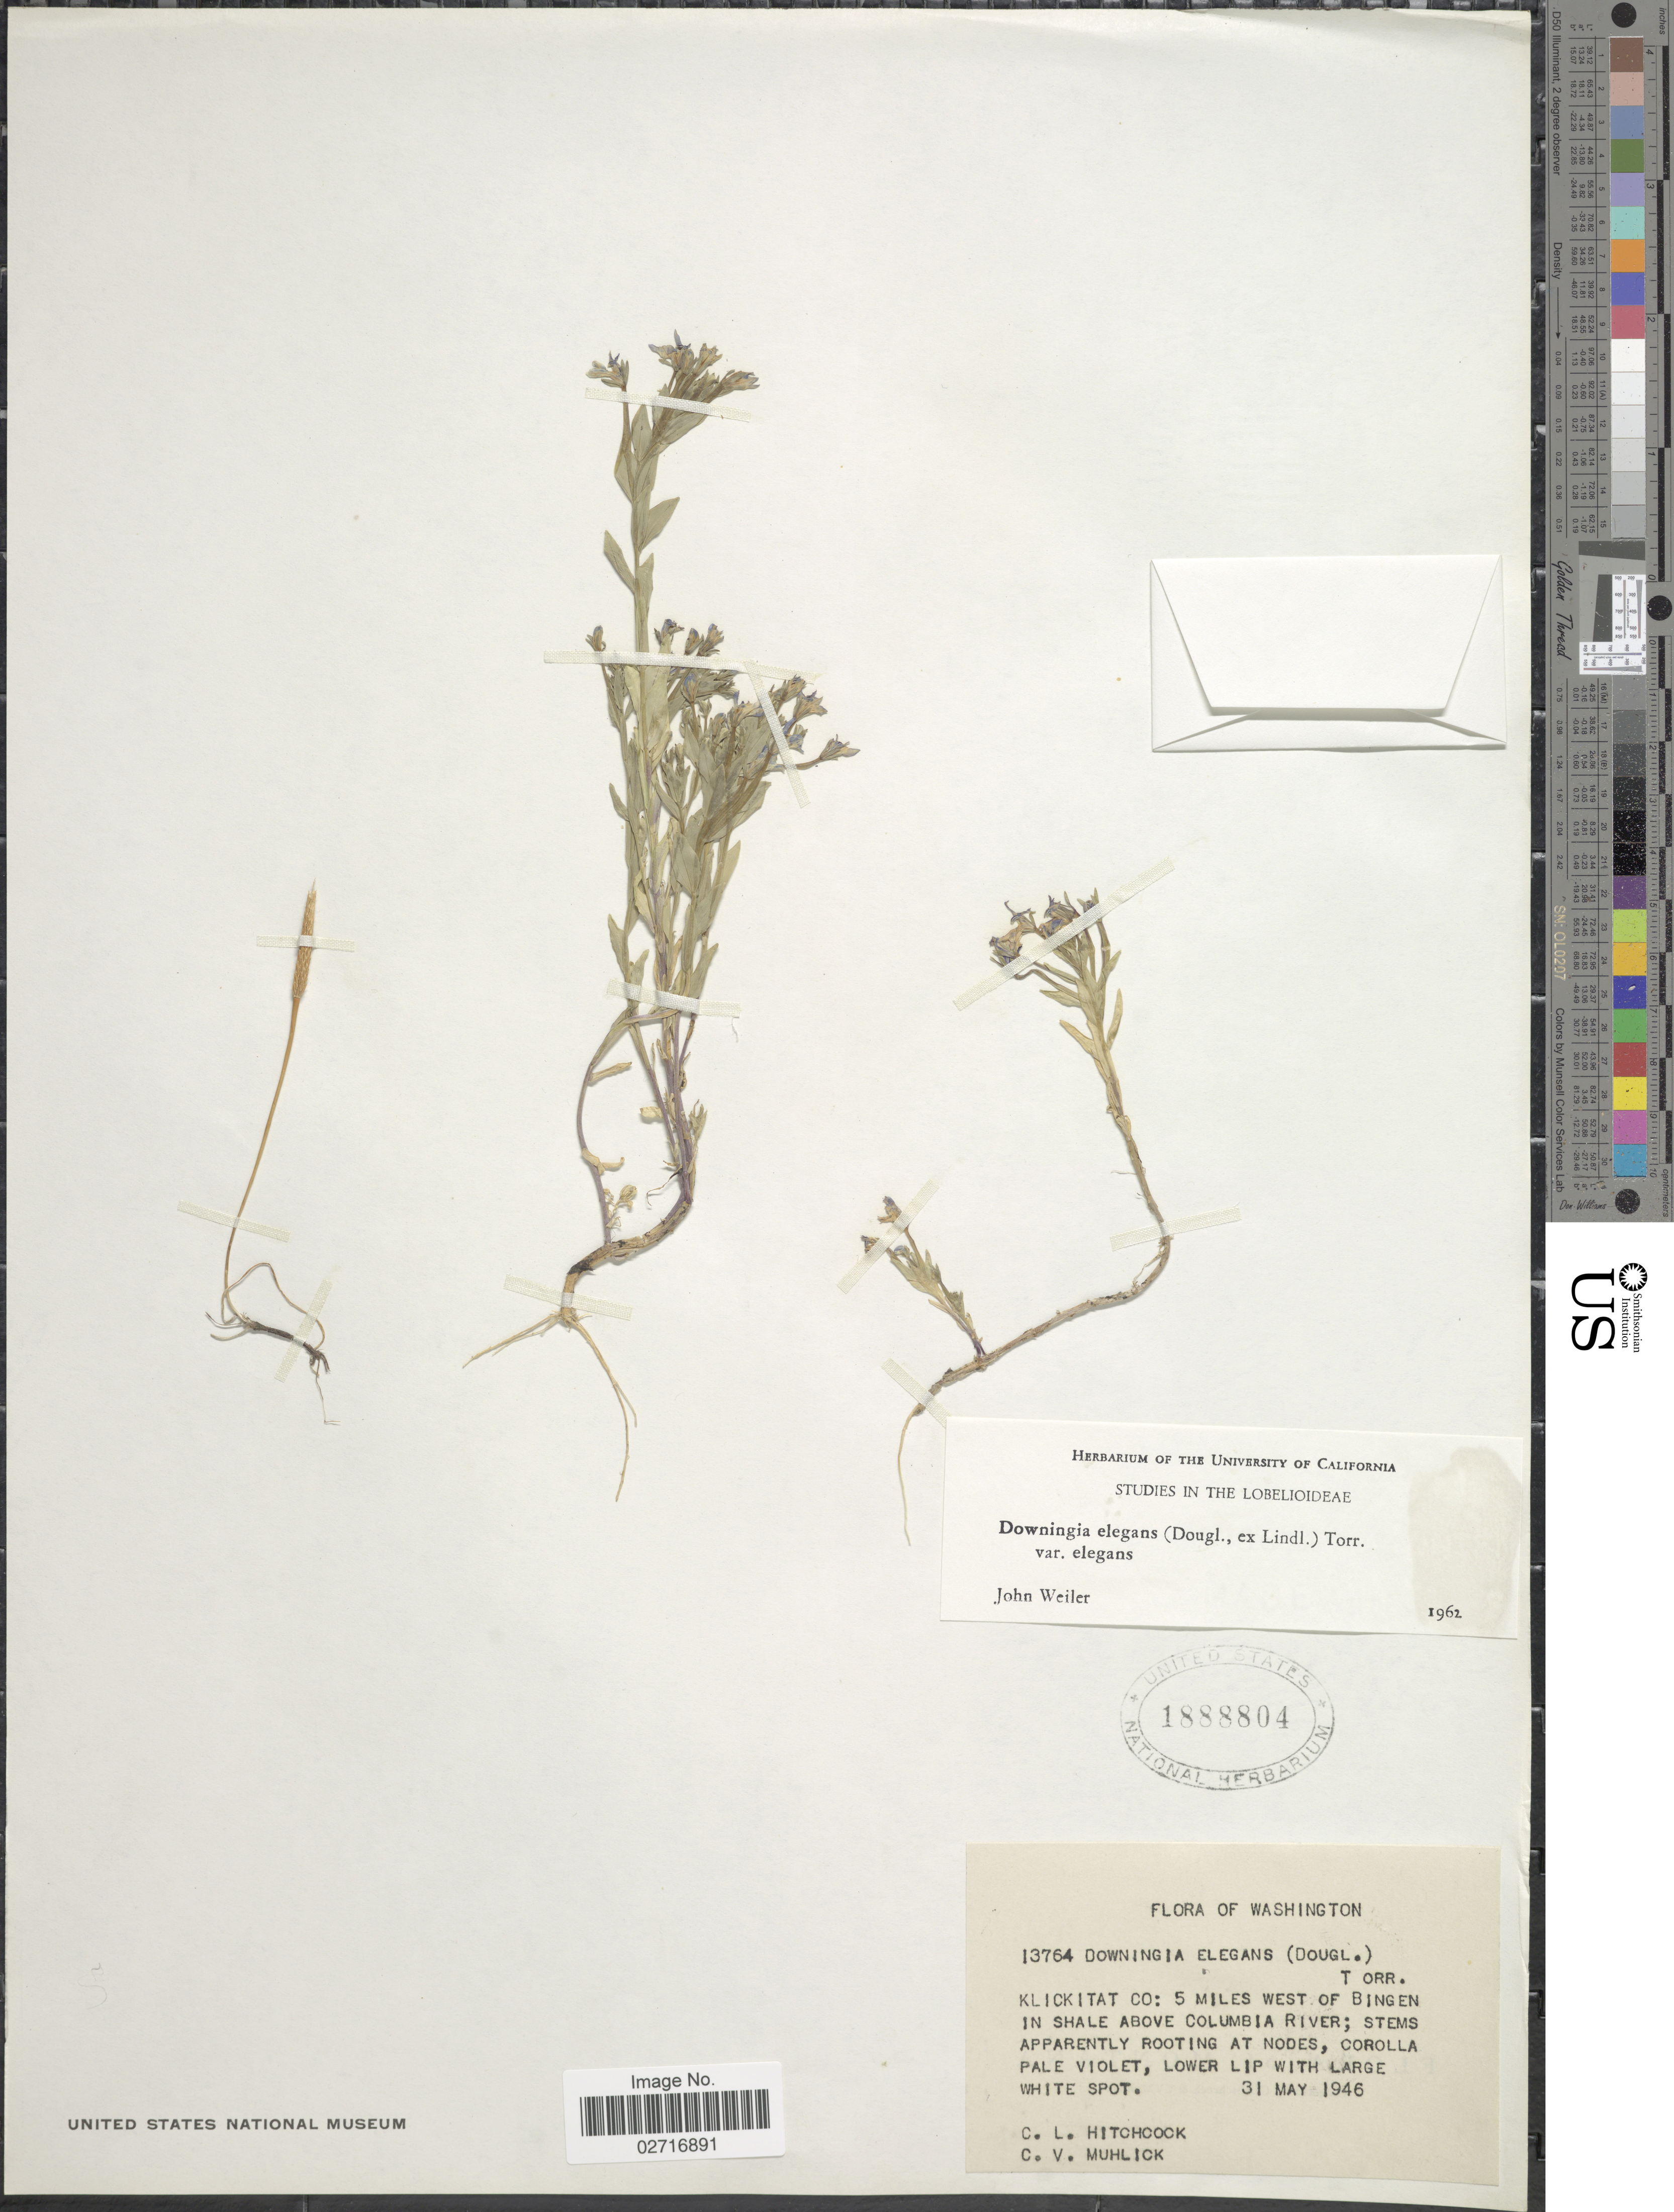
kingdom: Plantae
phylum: Tracheophyta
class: Magnoliopsida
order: Asterales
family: Campanulaceae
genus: Downingia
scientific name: Downingia elegans var. elegans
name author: (Douglas ex Lindl.) Torr. ex A. Gray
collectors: C. L. Hitchcock & C. V. Muhlick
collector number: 13764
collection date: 1946-05-31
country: United States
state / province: Washington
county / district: Klickitat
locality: Klickitat Co: 5 miles west of Bingen in shale above Columbia River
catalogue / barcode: US 1888804